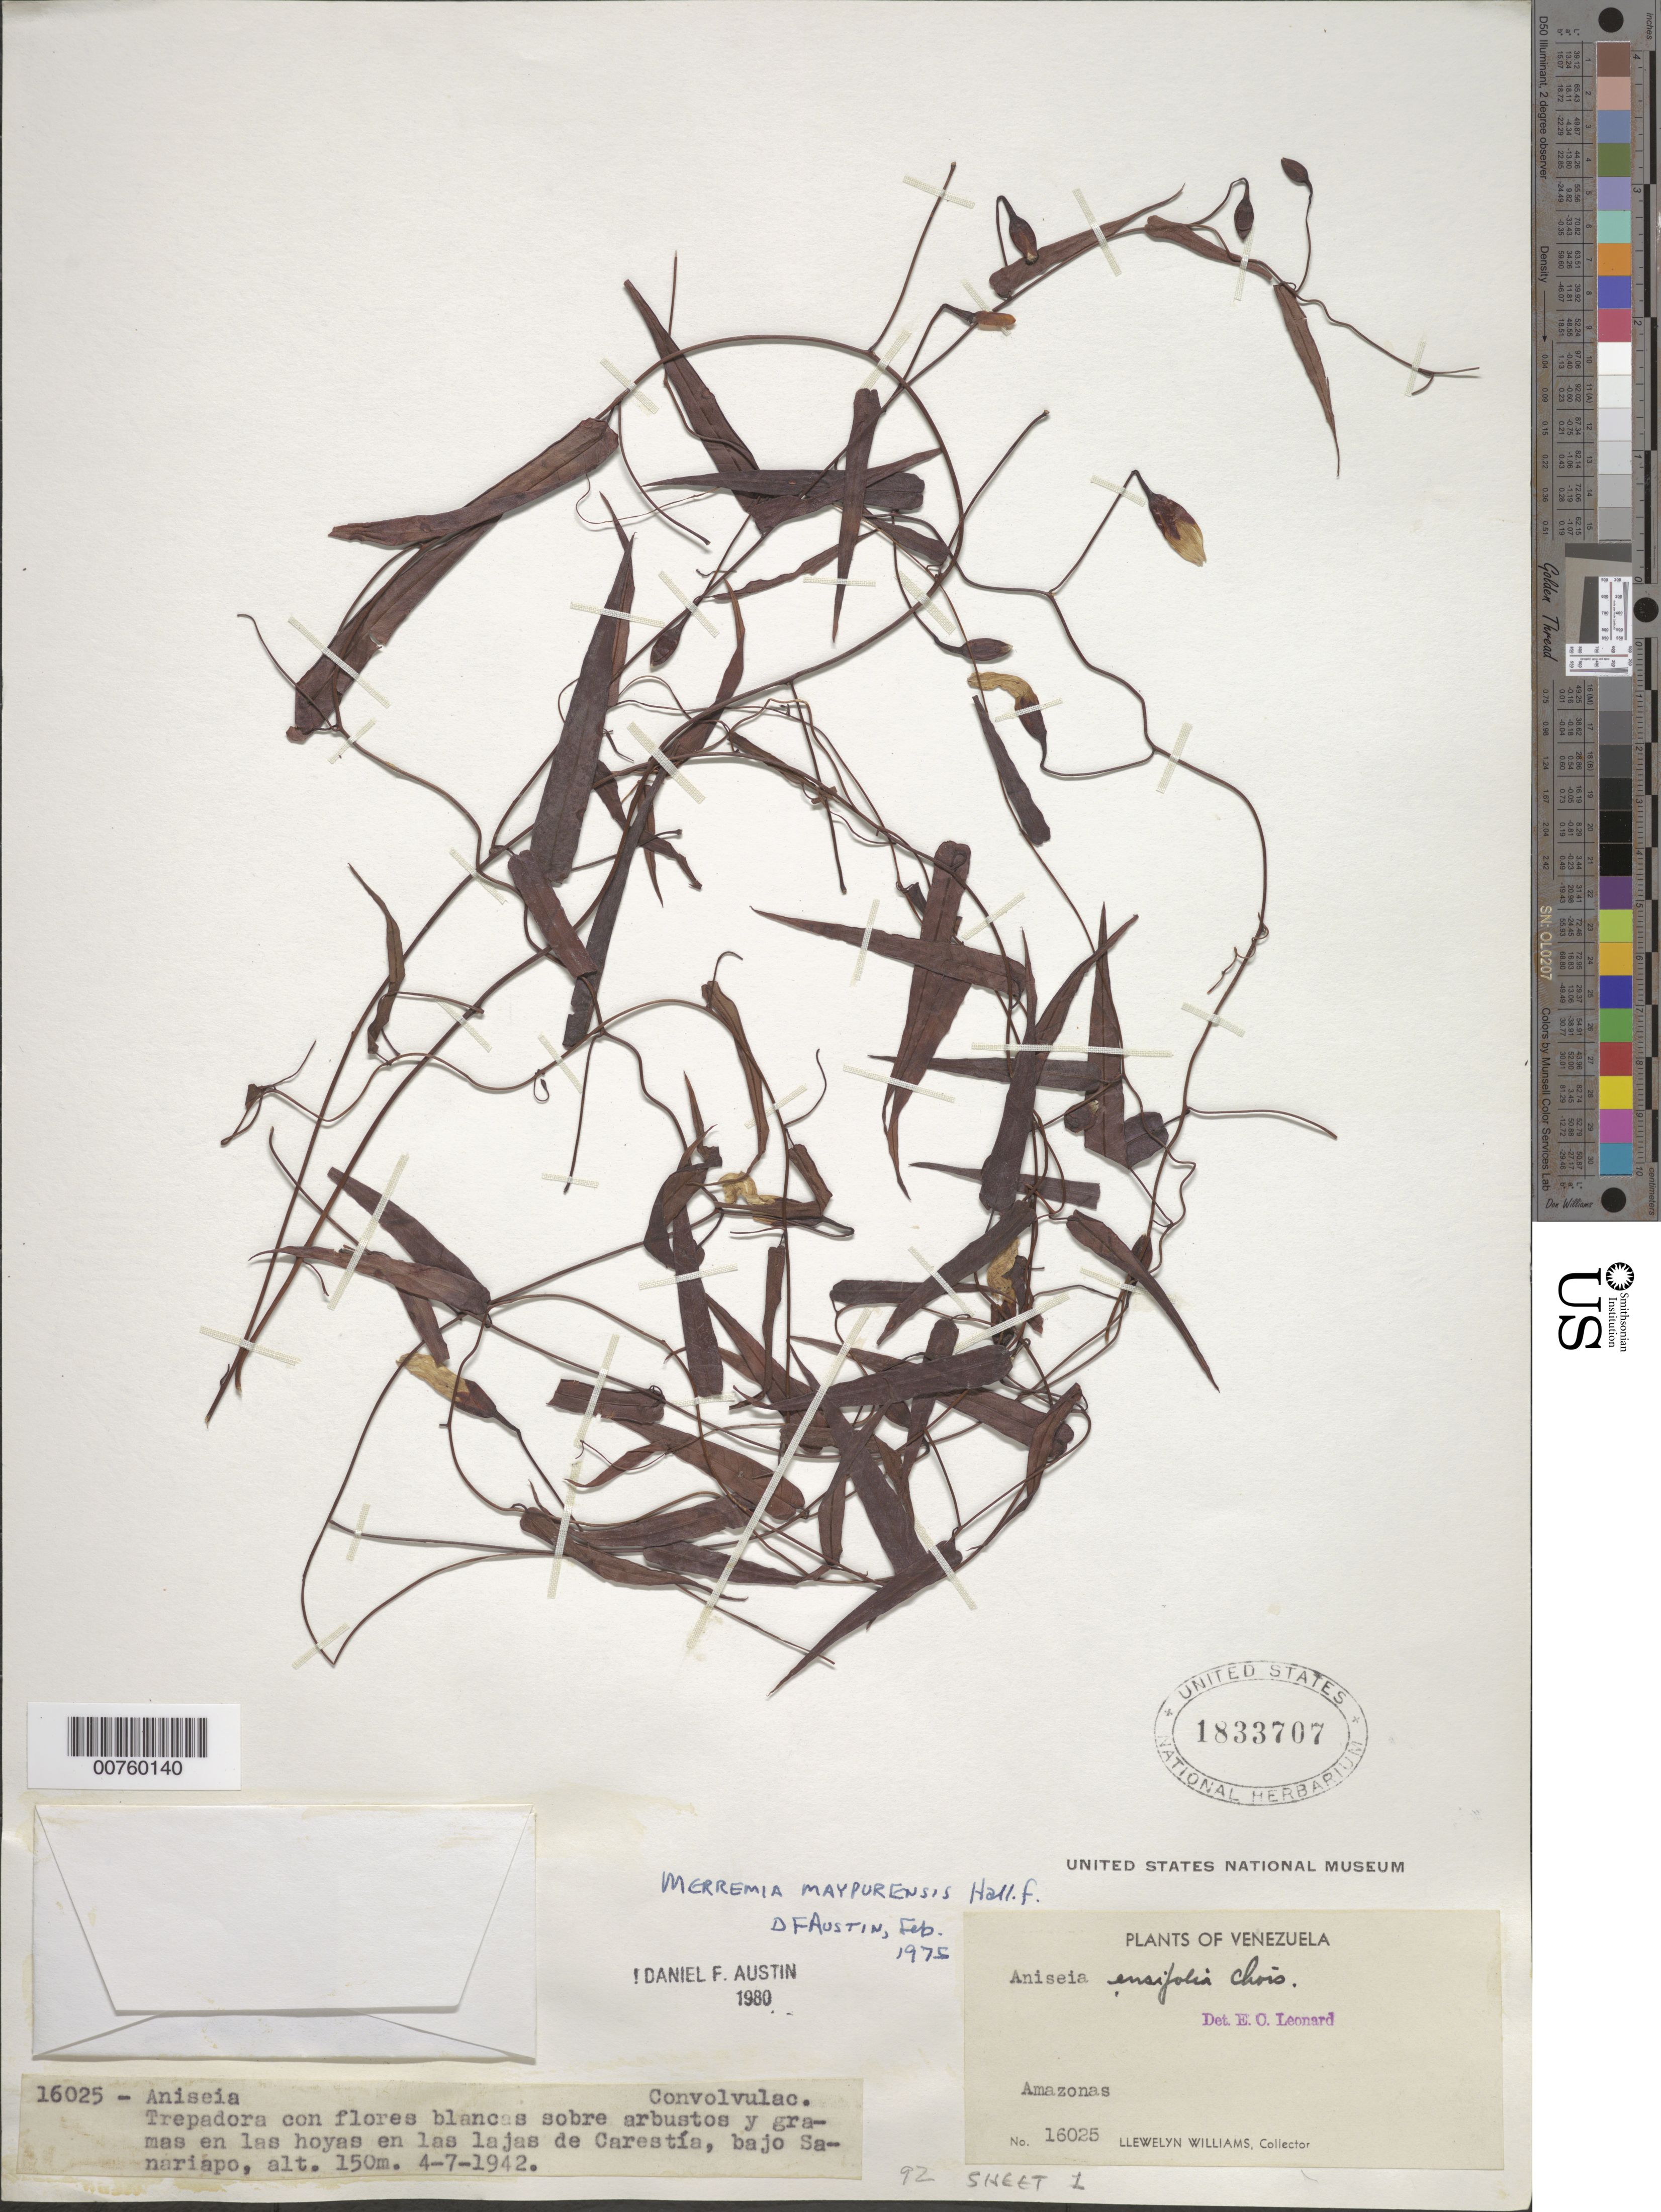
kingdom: Plantae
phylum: Tracheophyta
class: Magnoliopsida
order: Solanales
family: Convolvulaceae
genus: Operculina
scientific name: Operculina maypurensis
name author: (Hallier f.) A. R. Simões & Staples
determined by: Strong, Mark T., (BOT), Smithsonian Institution - National Museum of Natural History (UNITED STATES)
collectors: Ll. Williams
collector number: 16025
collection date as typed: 4-Jul-42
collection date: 1942-07-04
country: Venezuela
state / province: Amazonas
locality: Carestia, bajo Sanariapo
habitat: Sobre arbustos y gramas en las hoyas en las lajas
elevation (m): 150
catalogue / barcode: US 1833707